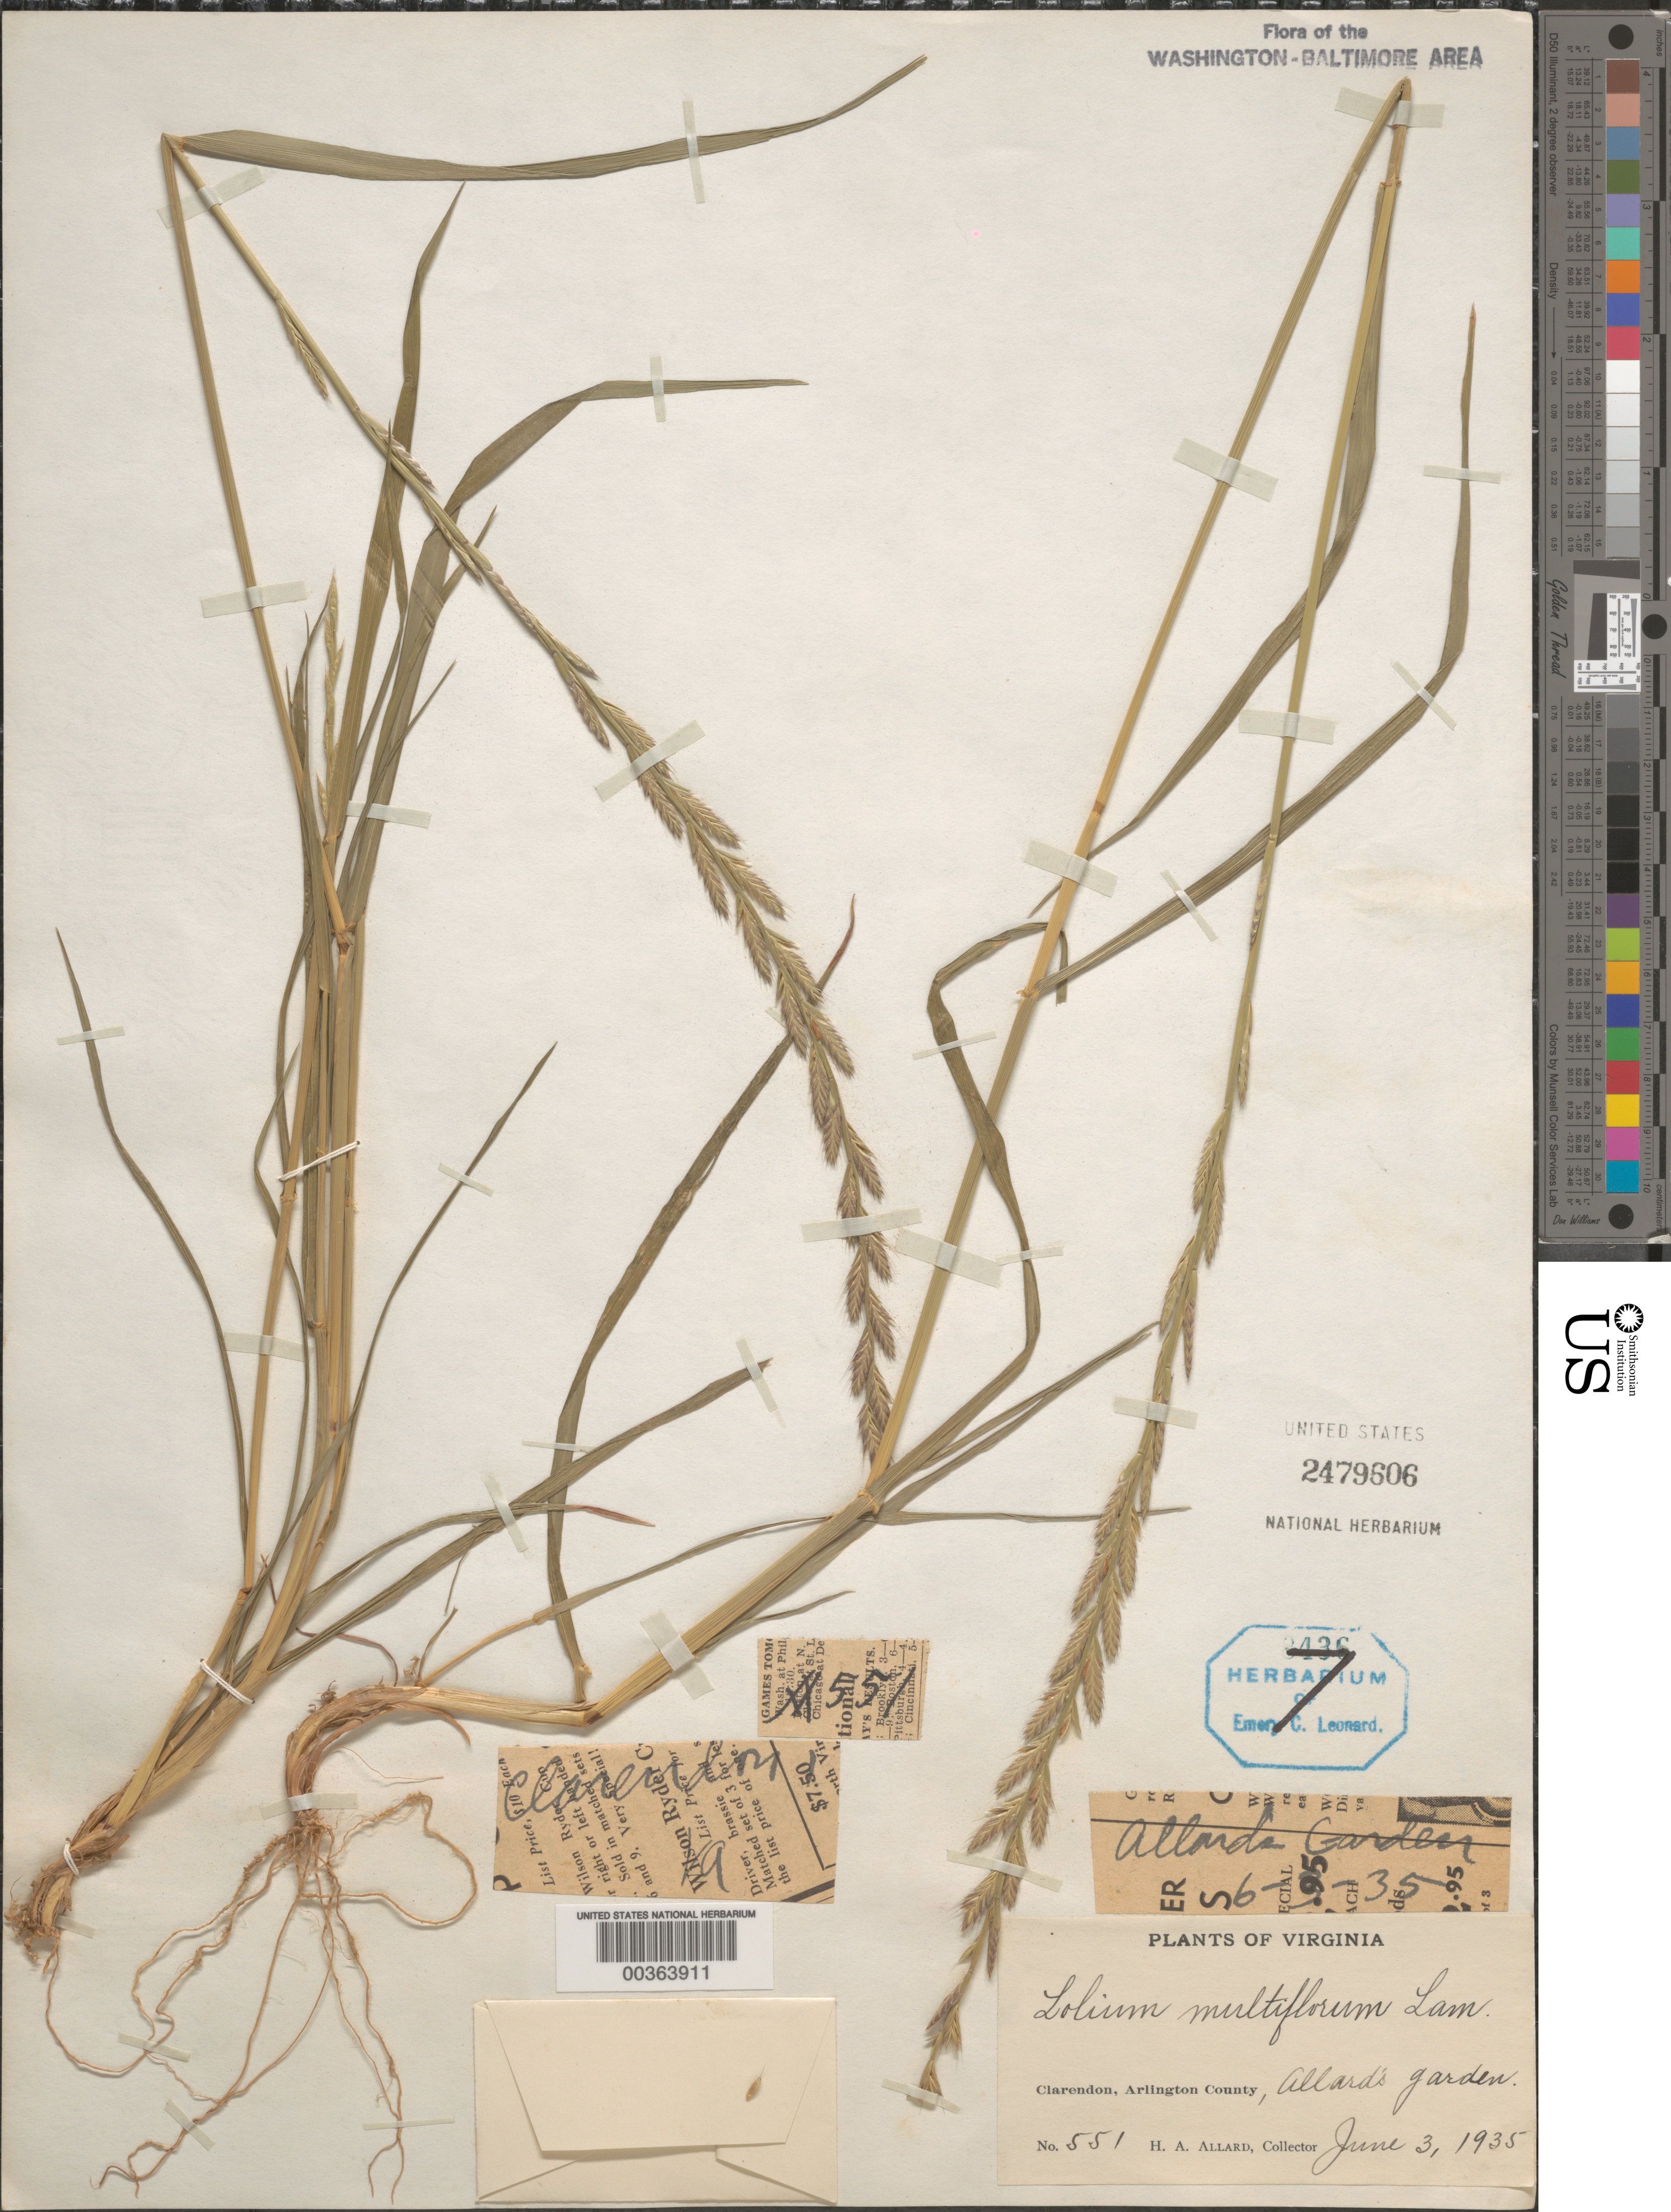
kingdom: Plantae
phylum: Tracheophyta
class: Liliopsida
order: Poales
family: Poaceae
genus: Lolium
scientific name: Lolium perenne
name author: L.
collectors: H. A. Allard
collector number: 551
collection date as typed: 03 Jun 1935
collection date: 1935-06-03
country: United States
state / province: Virginia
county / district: Arlington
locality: Clarendon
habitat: Garden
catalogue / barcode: US 2479606